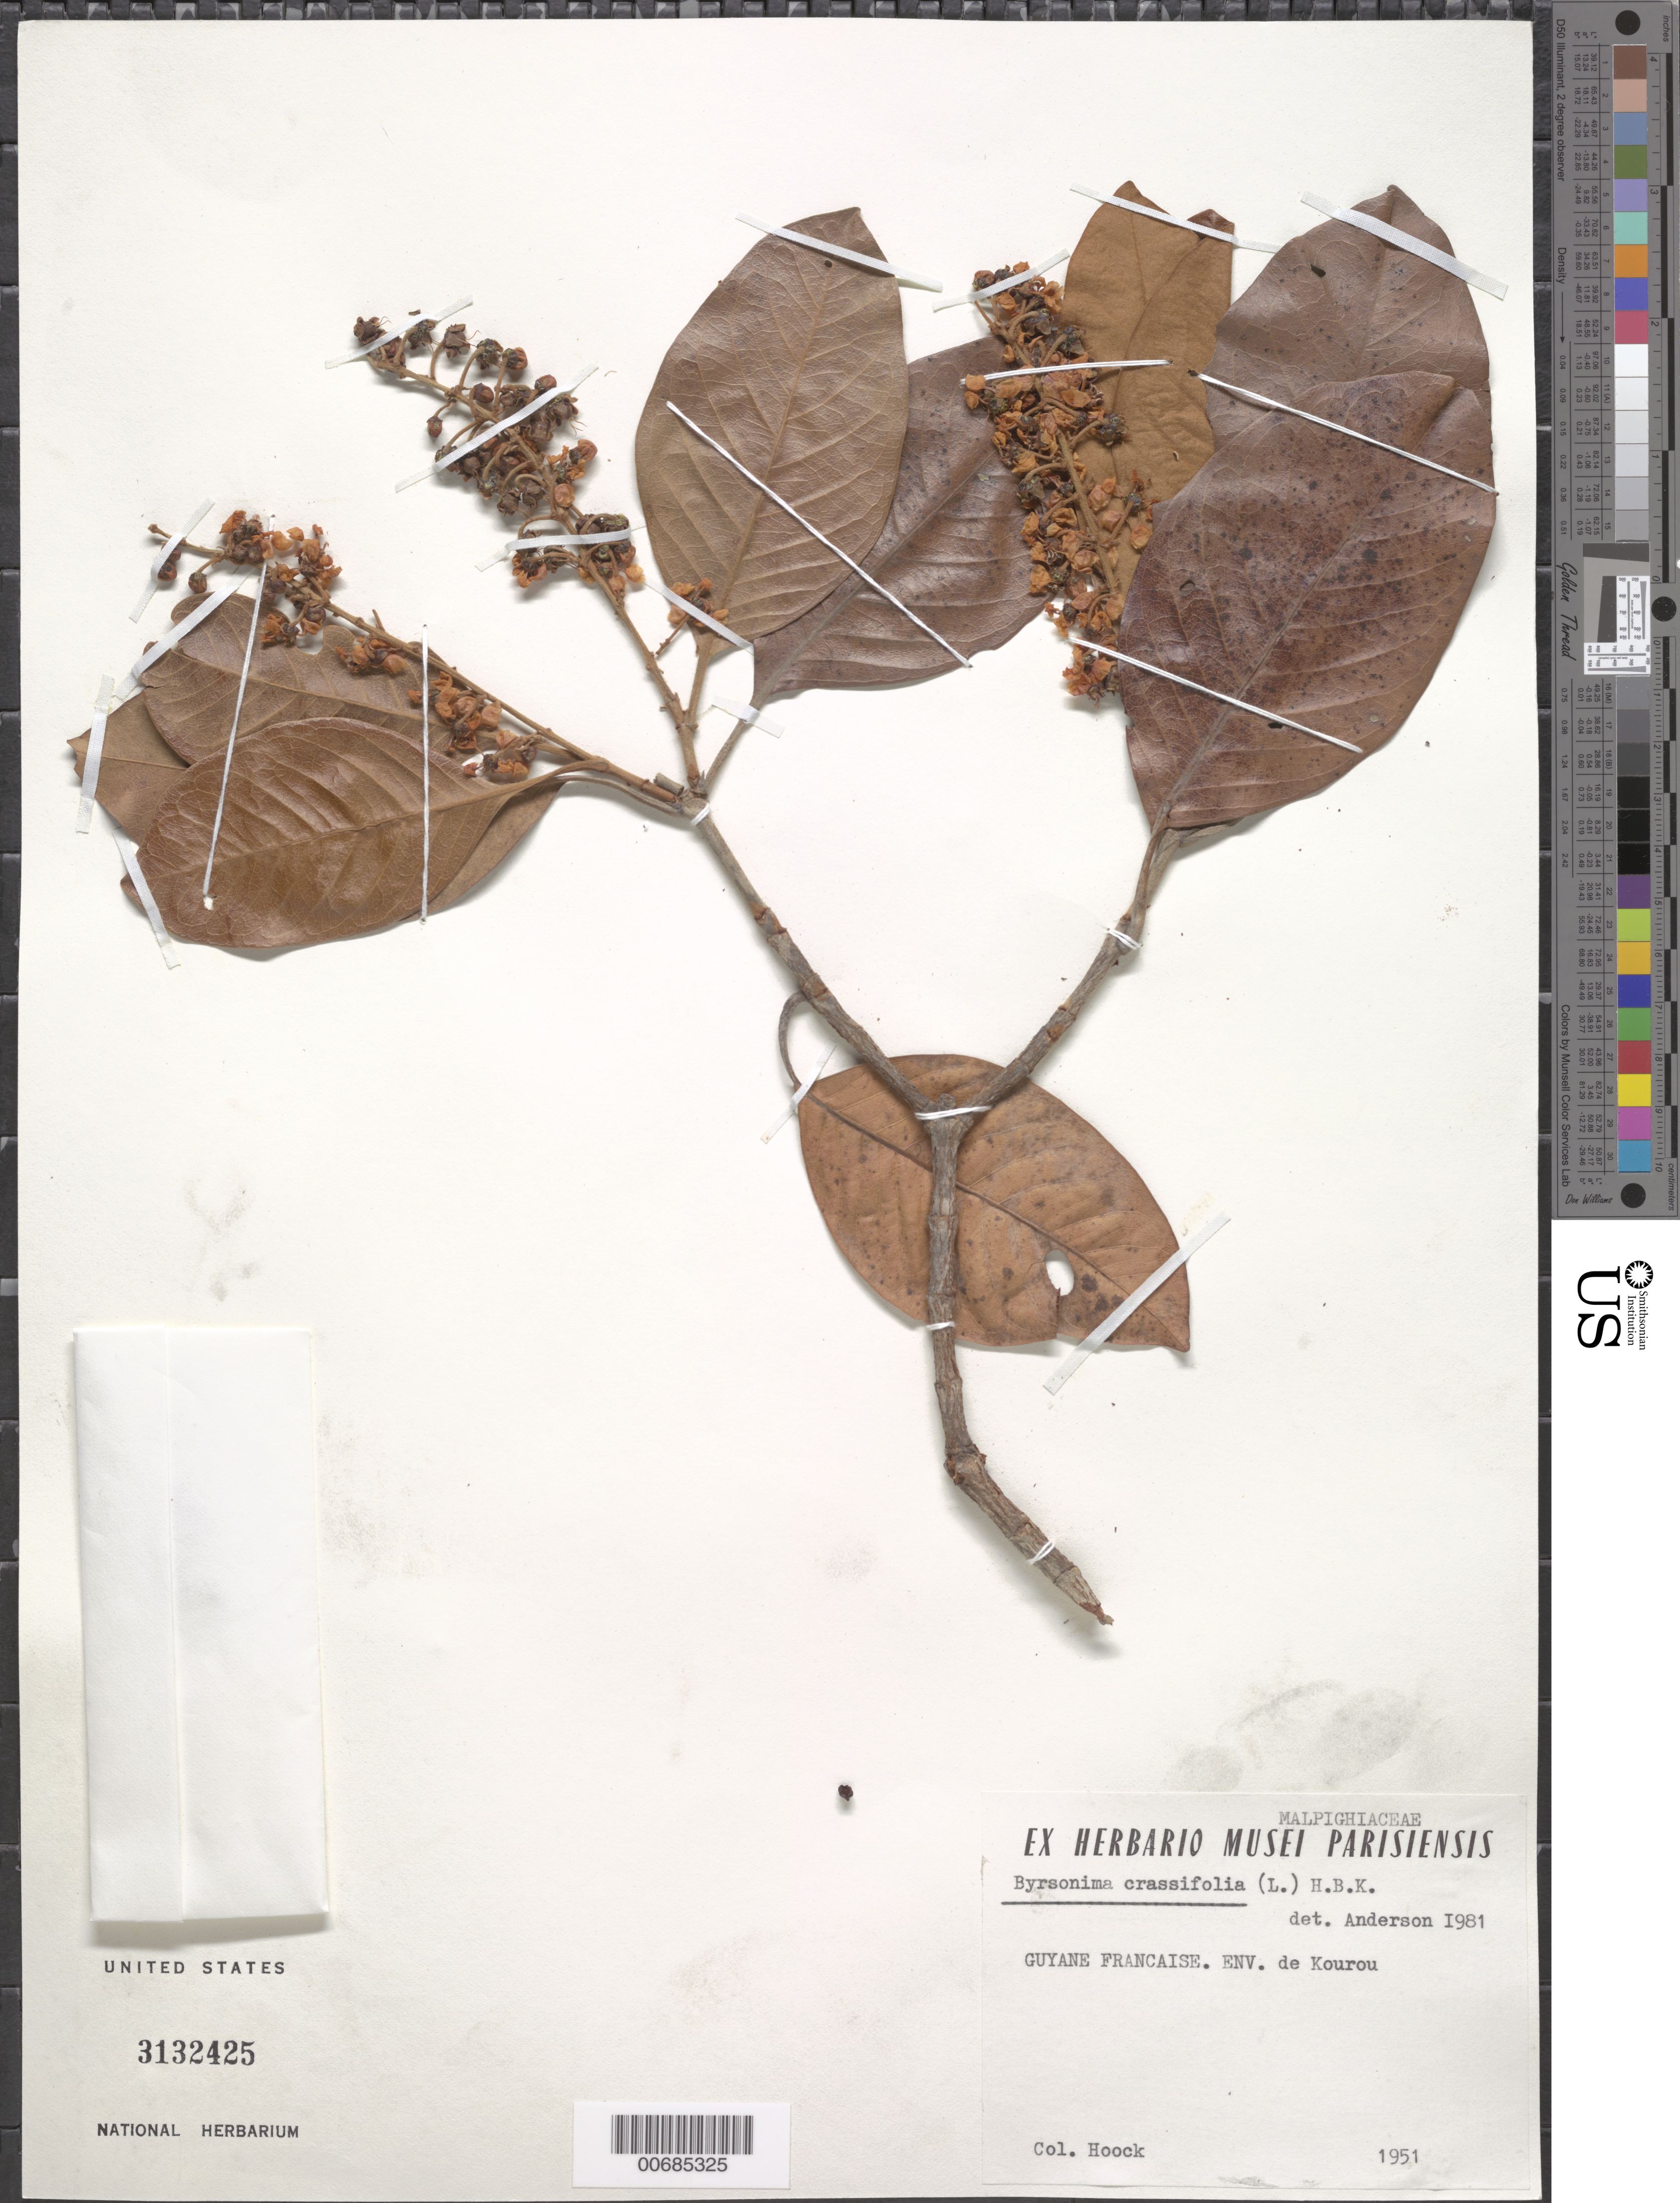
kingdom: Plantae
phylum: Tracheophyta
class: Magnoliopsida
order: Malpighiales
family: Malpighiaceae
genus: Byrsonima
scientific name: Byrsonima crassifolia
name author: (L.) Kunth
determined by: Anderson, W. R., (MICH), University of Michigan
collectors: J. Hoock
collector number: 1951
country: French Guiana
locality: Kourou, vic.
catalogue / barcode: US 3132425